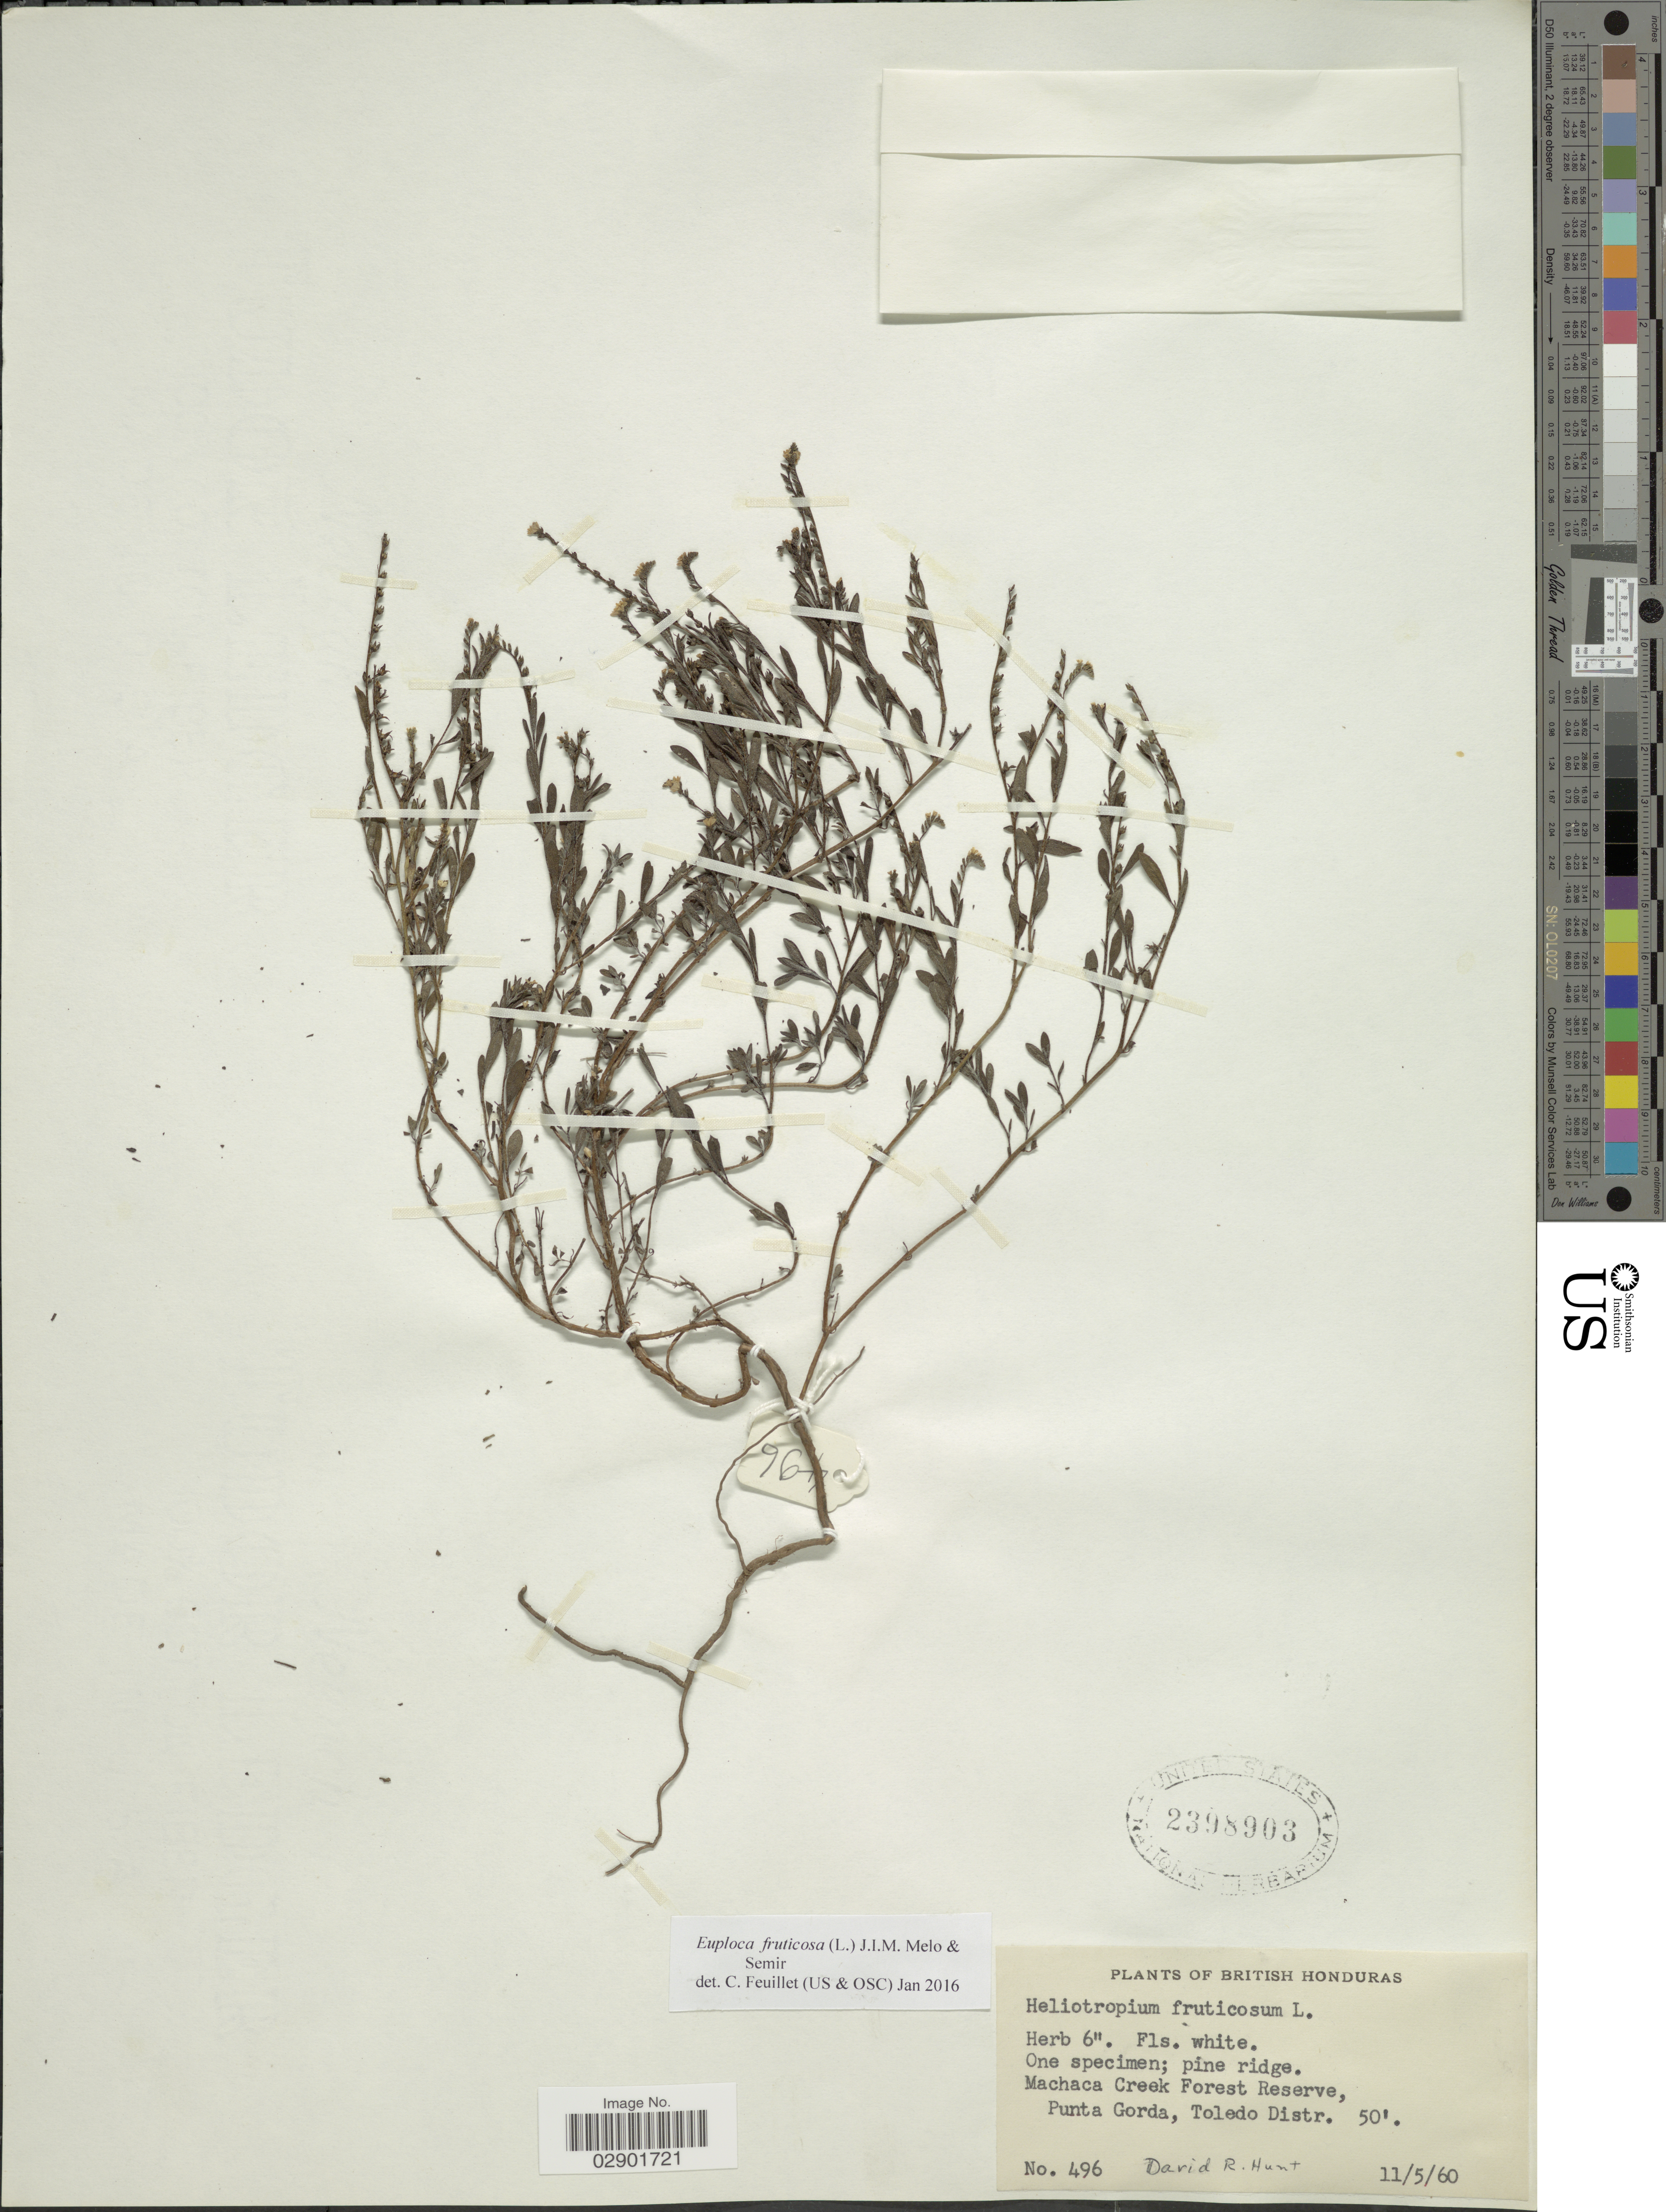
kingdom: Plantae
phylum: Tracheophyta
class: Magnoliopsida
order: Boraginales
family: Heliotropiaceae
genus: Euploca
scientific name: Euploca fruticosa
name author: (L.) J.I.M. Melo & Semir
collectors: D. Hunt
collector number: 496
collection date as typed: Transcribed d/m/y: 11/5/60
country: Belize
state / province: Toledo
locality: British Honduras. Machaca Creek Forest Reserve, Punta Gorda, Toledo Distr.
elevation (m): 15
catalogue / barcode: US 2398903